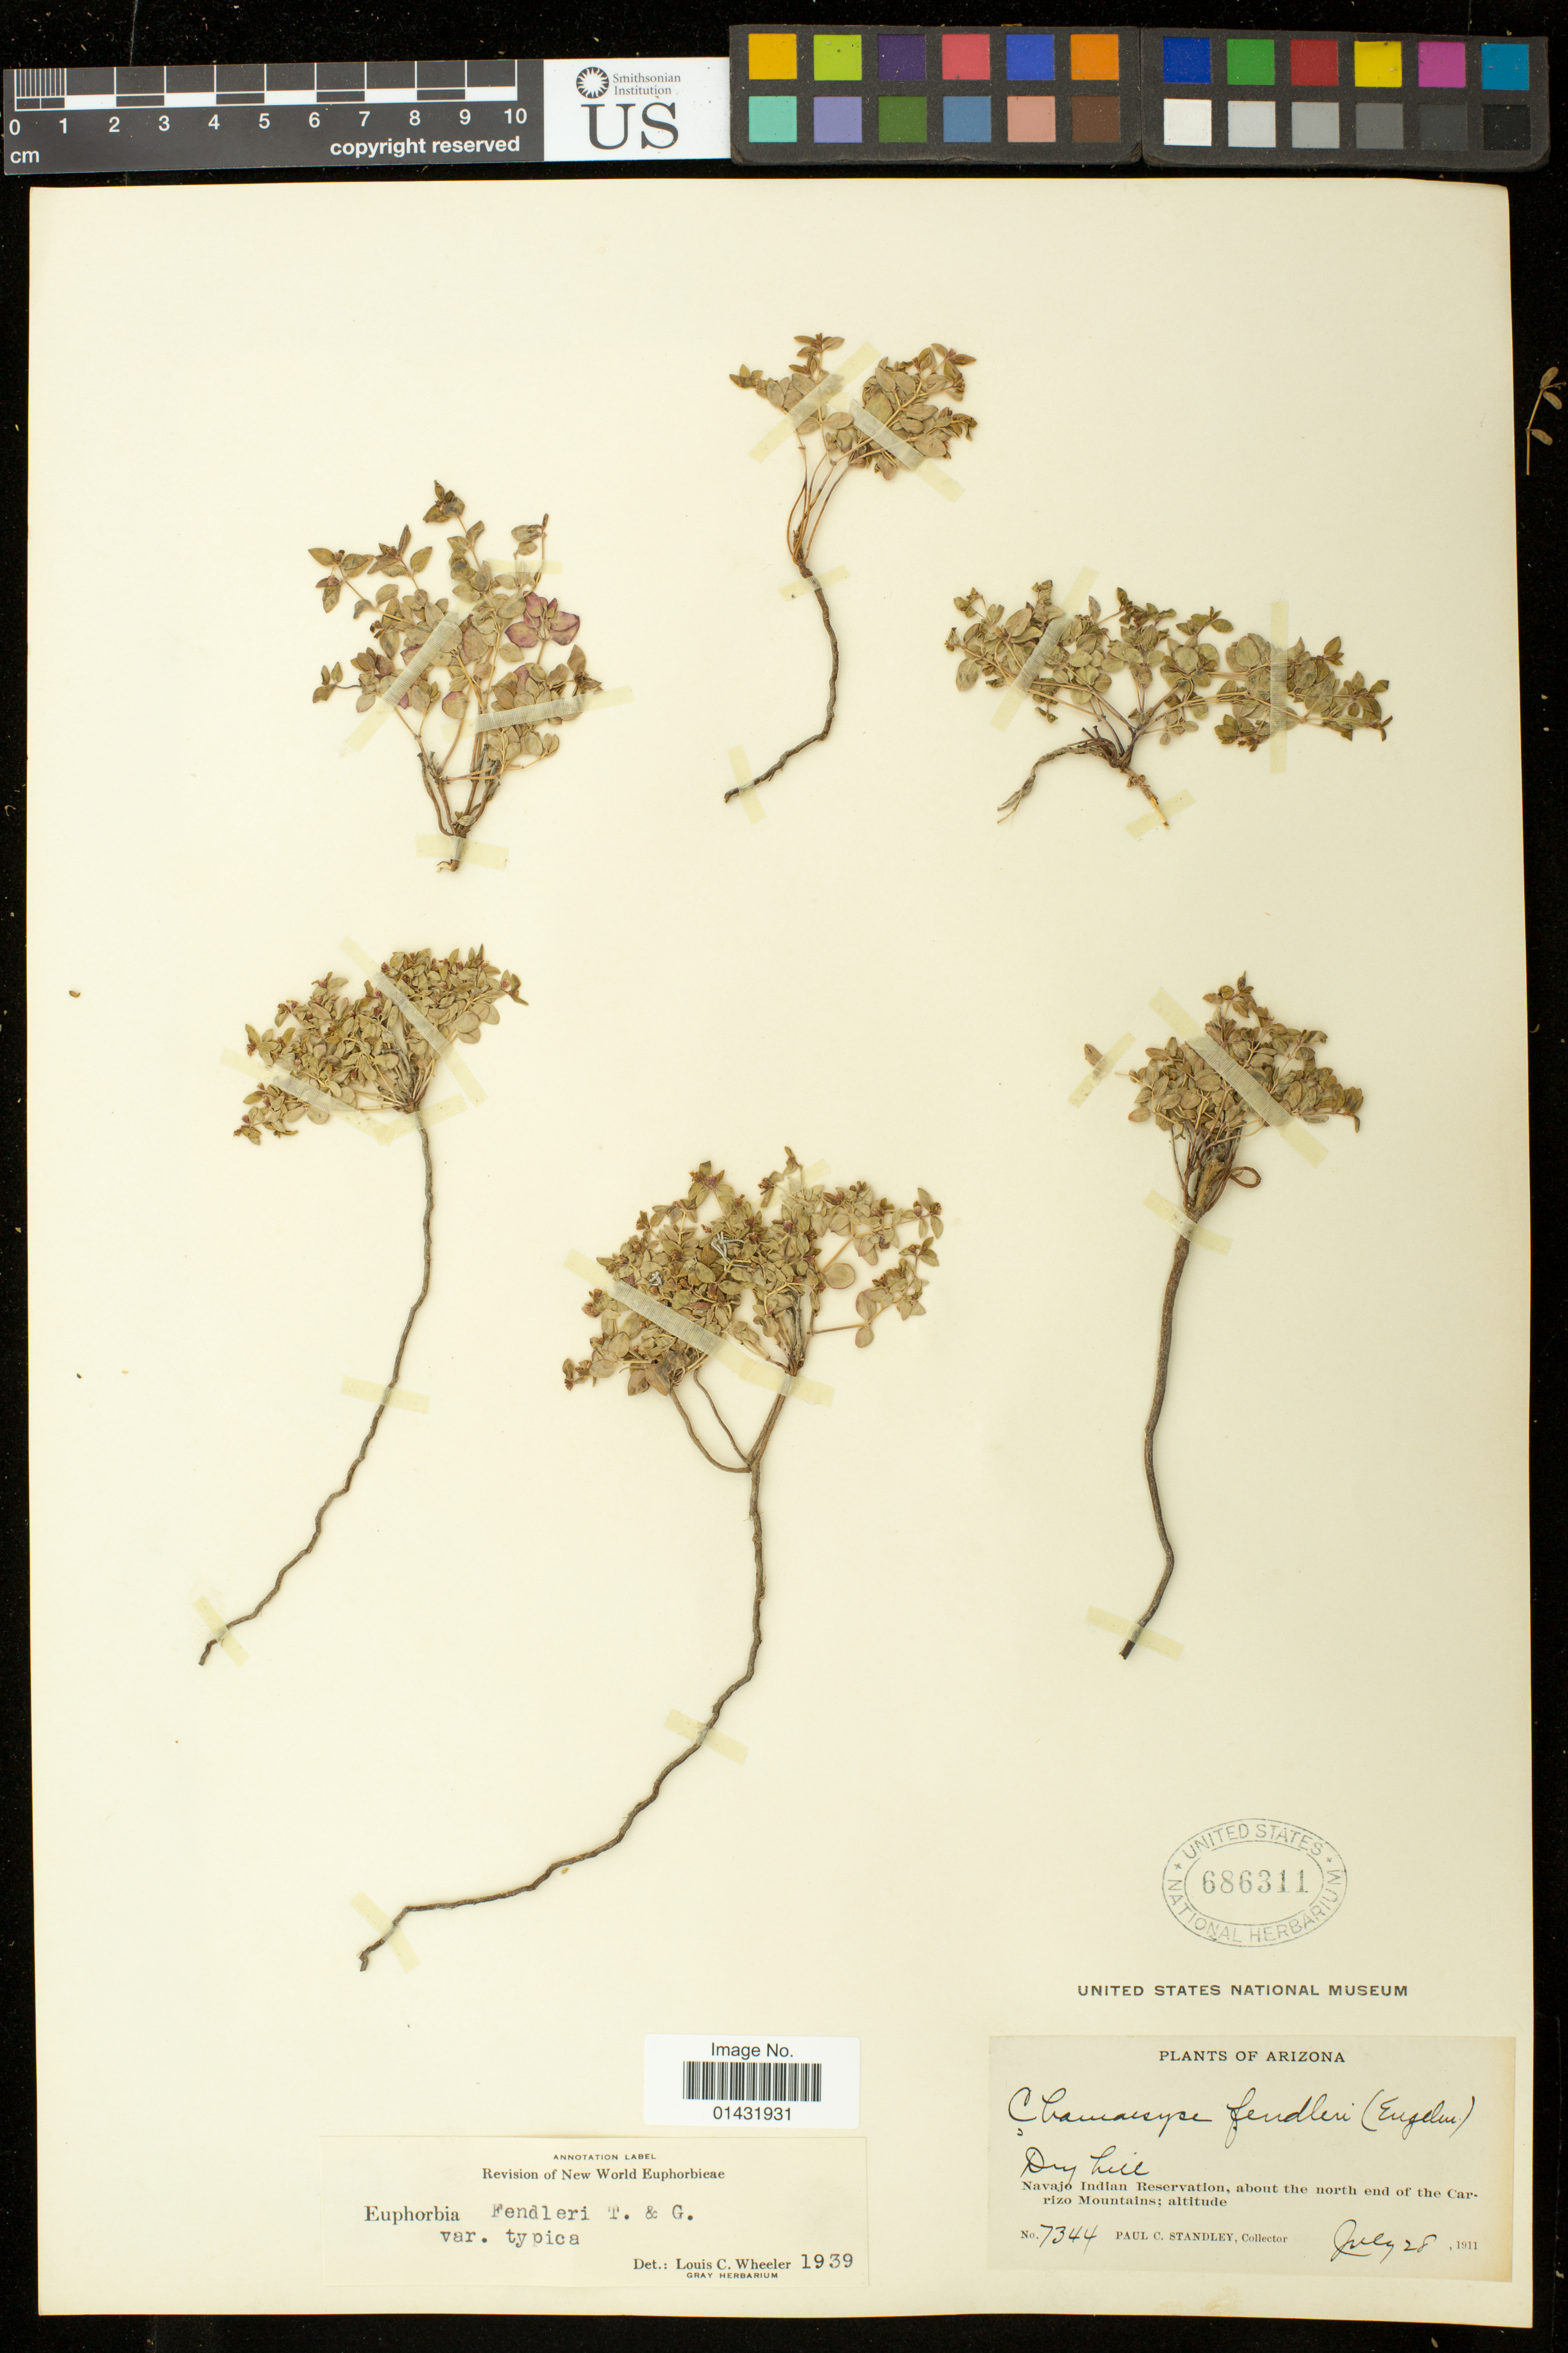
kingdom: Plantae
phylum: Tracheophyta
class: Magnoliopsida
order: Malpighiales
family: Euphorbiaceae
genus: Euphorbia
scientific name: Euphorbia fendleri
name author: Torr. & A. Gray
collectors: P. C. Standley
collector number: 7344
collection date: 1911-07-28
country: United States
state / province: Arizona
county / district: Apache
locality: Navajo Indian Reservation, about the north end of the Carrizo Mountains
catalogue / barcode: US 686311